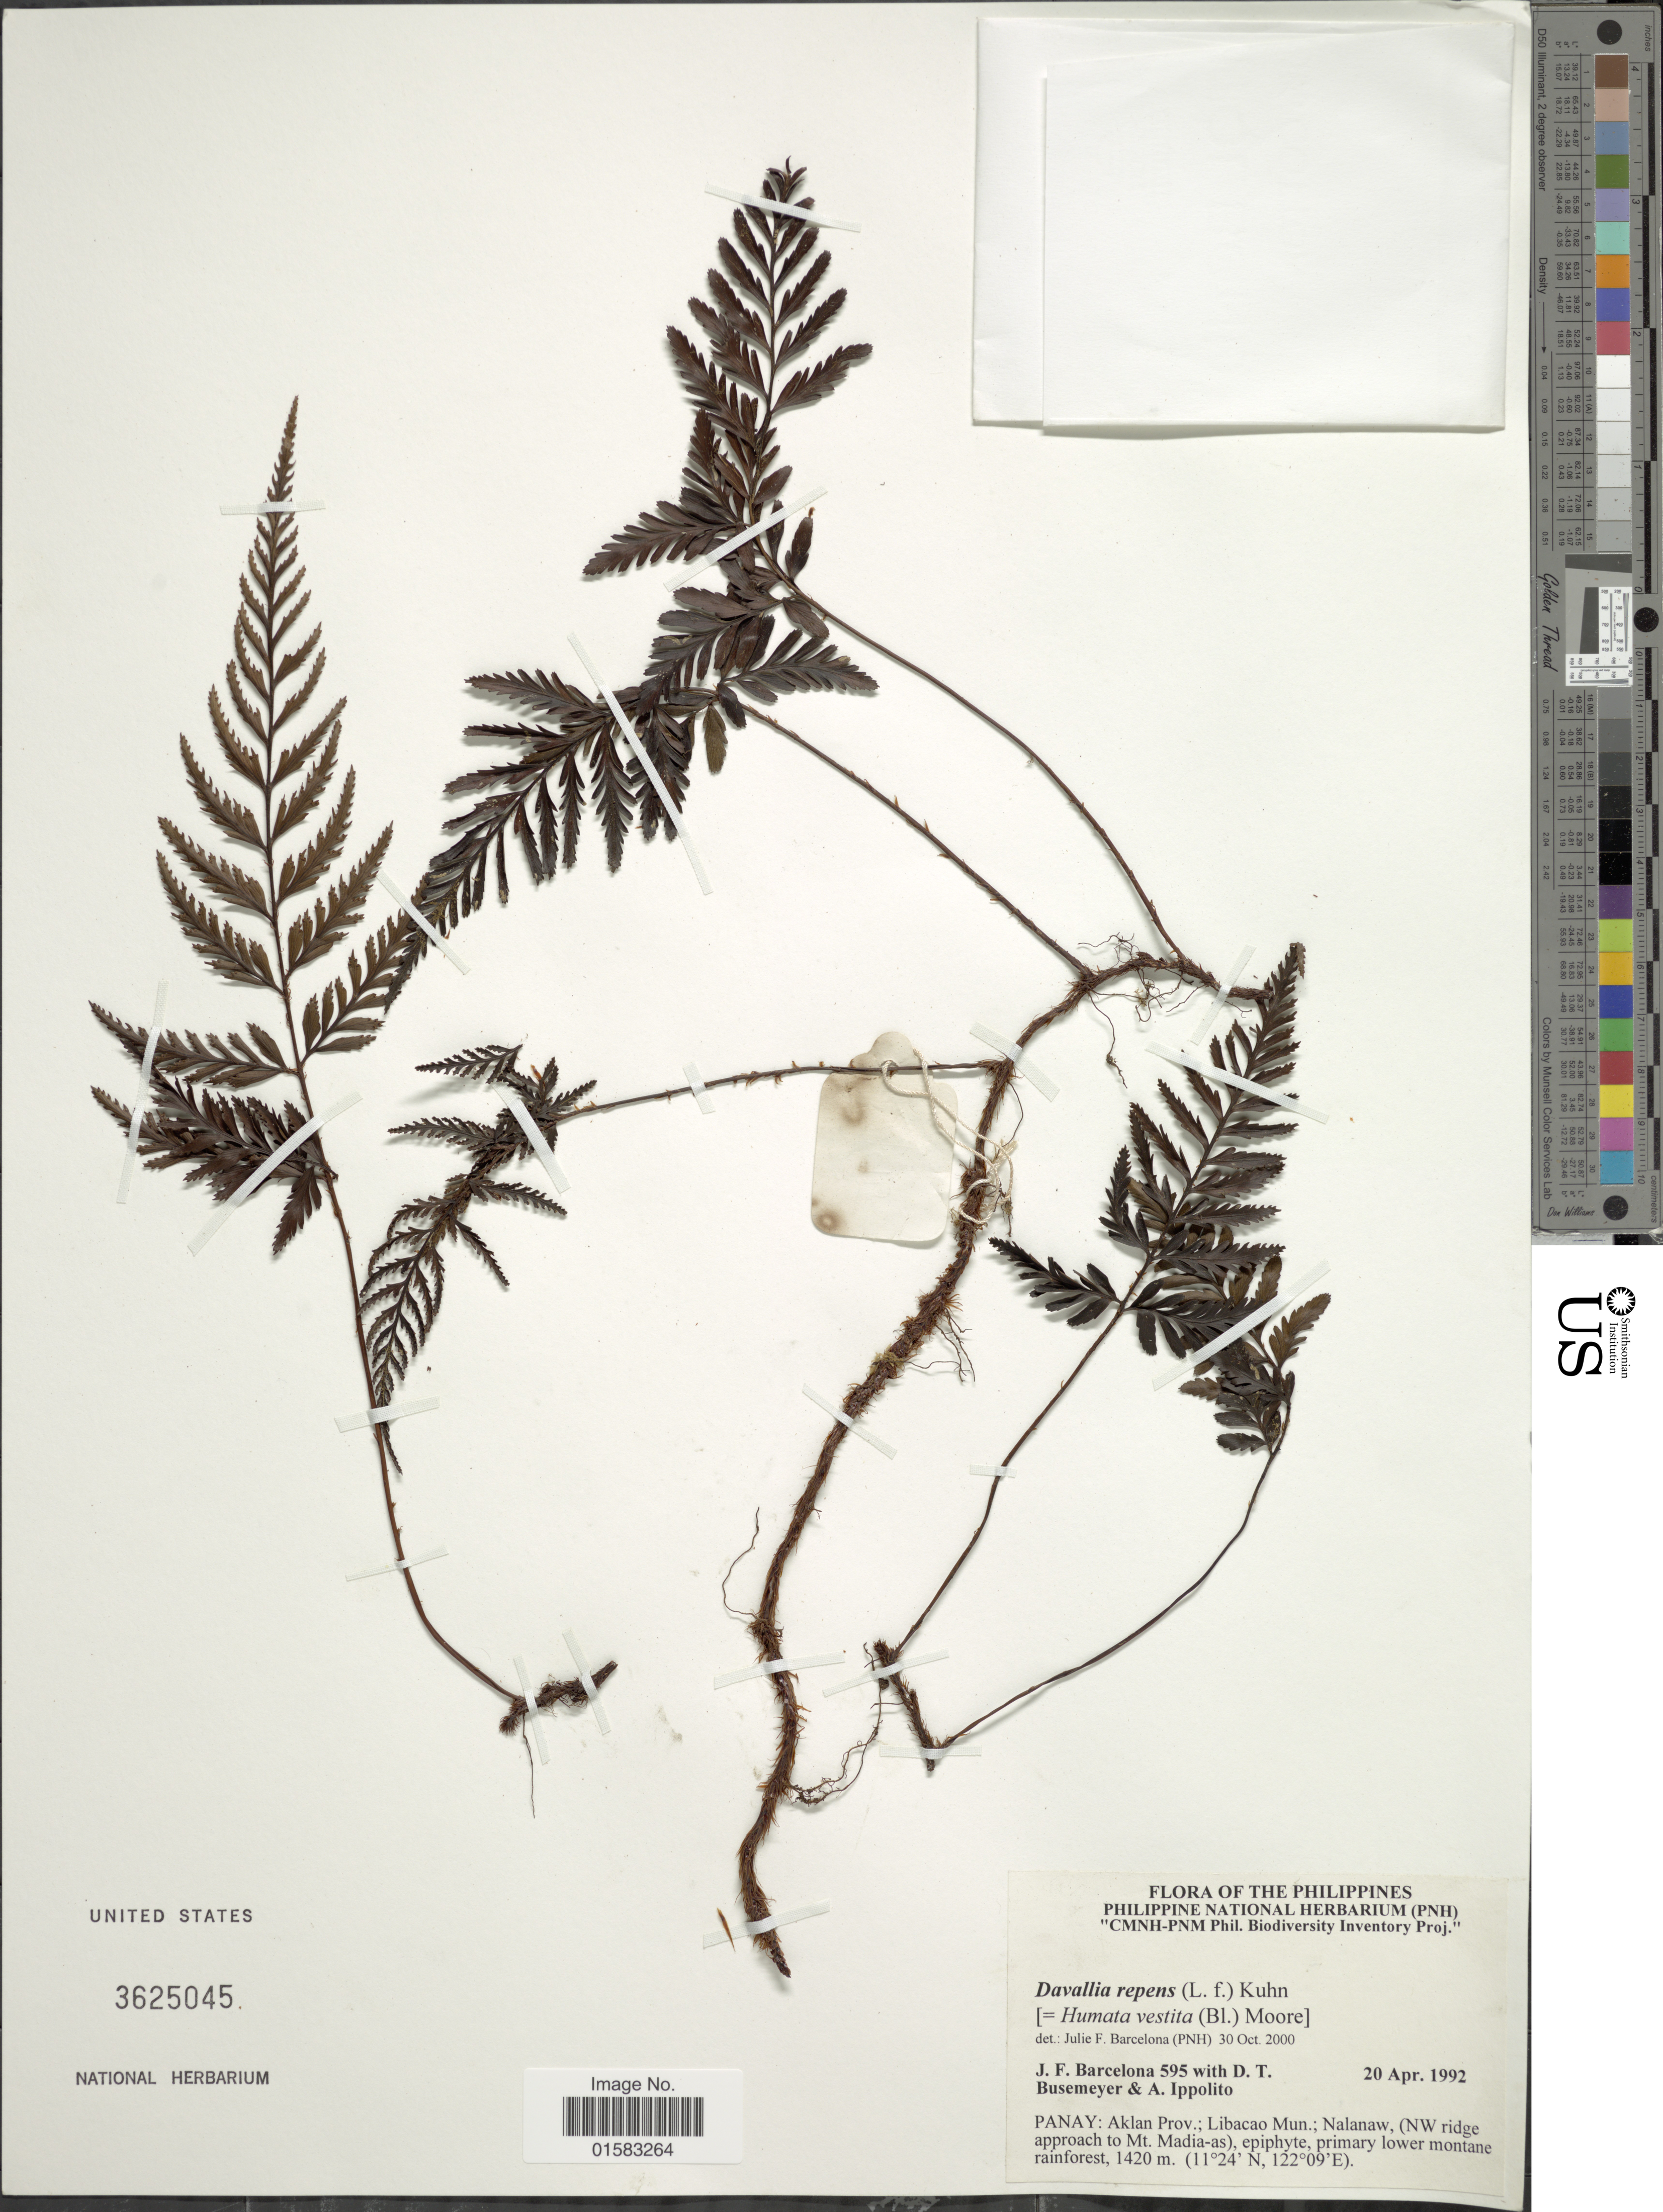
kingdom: Plantae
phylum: Tracheophyta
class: Polypodiopsida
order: Polypodiales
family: Davalliaceae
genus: Davallia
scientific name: Davallia repens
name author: (L. f.) Kuhn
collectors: J. F. Barcelona, D. Busemeyer & A. Ippolito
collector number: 595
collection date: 1992-04-20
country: Philippines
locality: Panay: Aklan Prov, Libacao Mun: Nalanaw, (NW ridge, approach to Mt. Madia-as)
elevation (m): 1420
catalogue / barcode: US 3625045